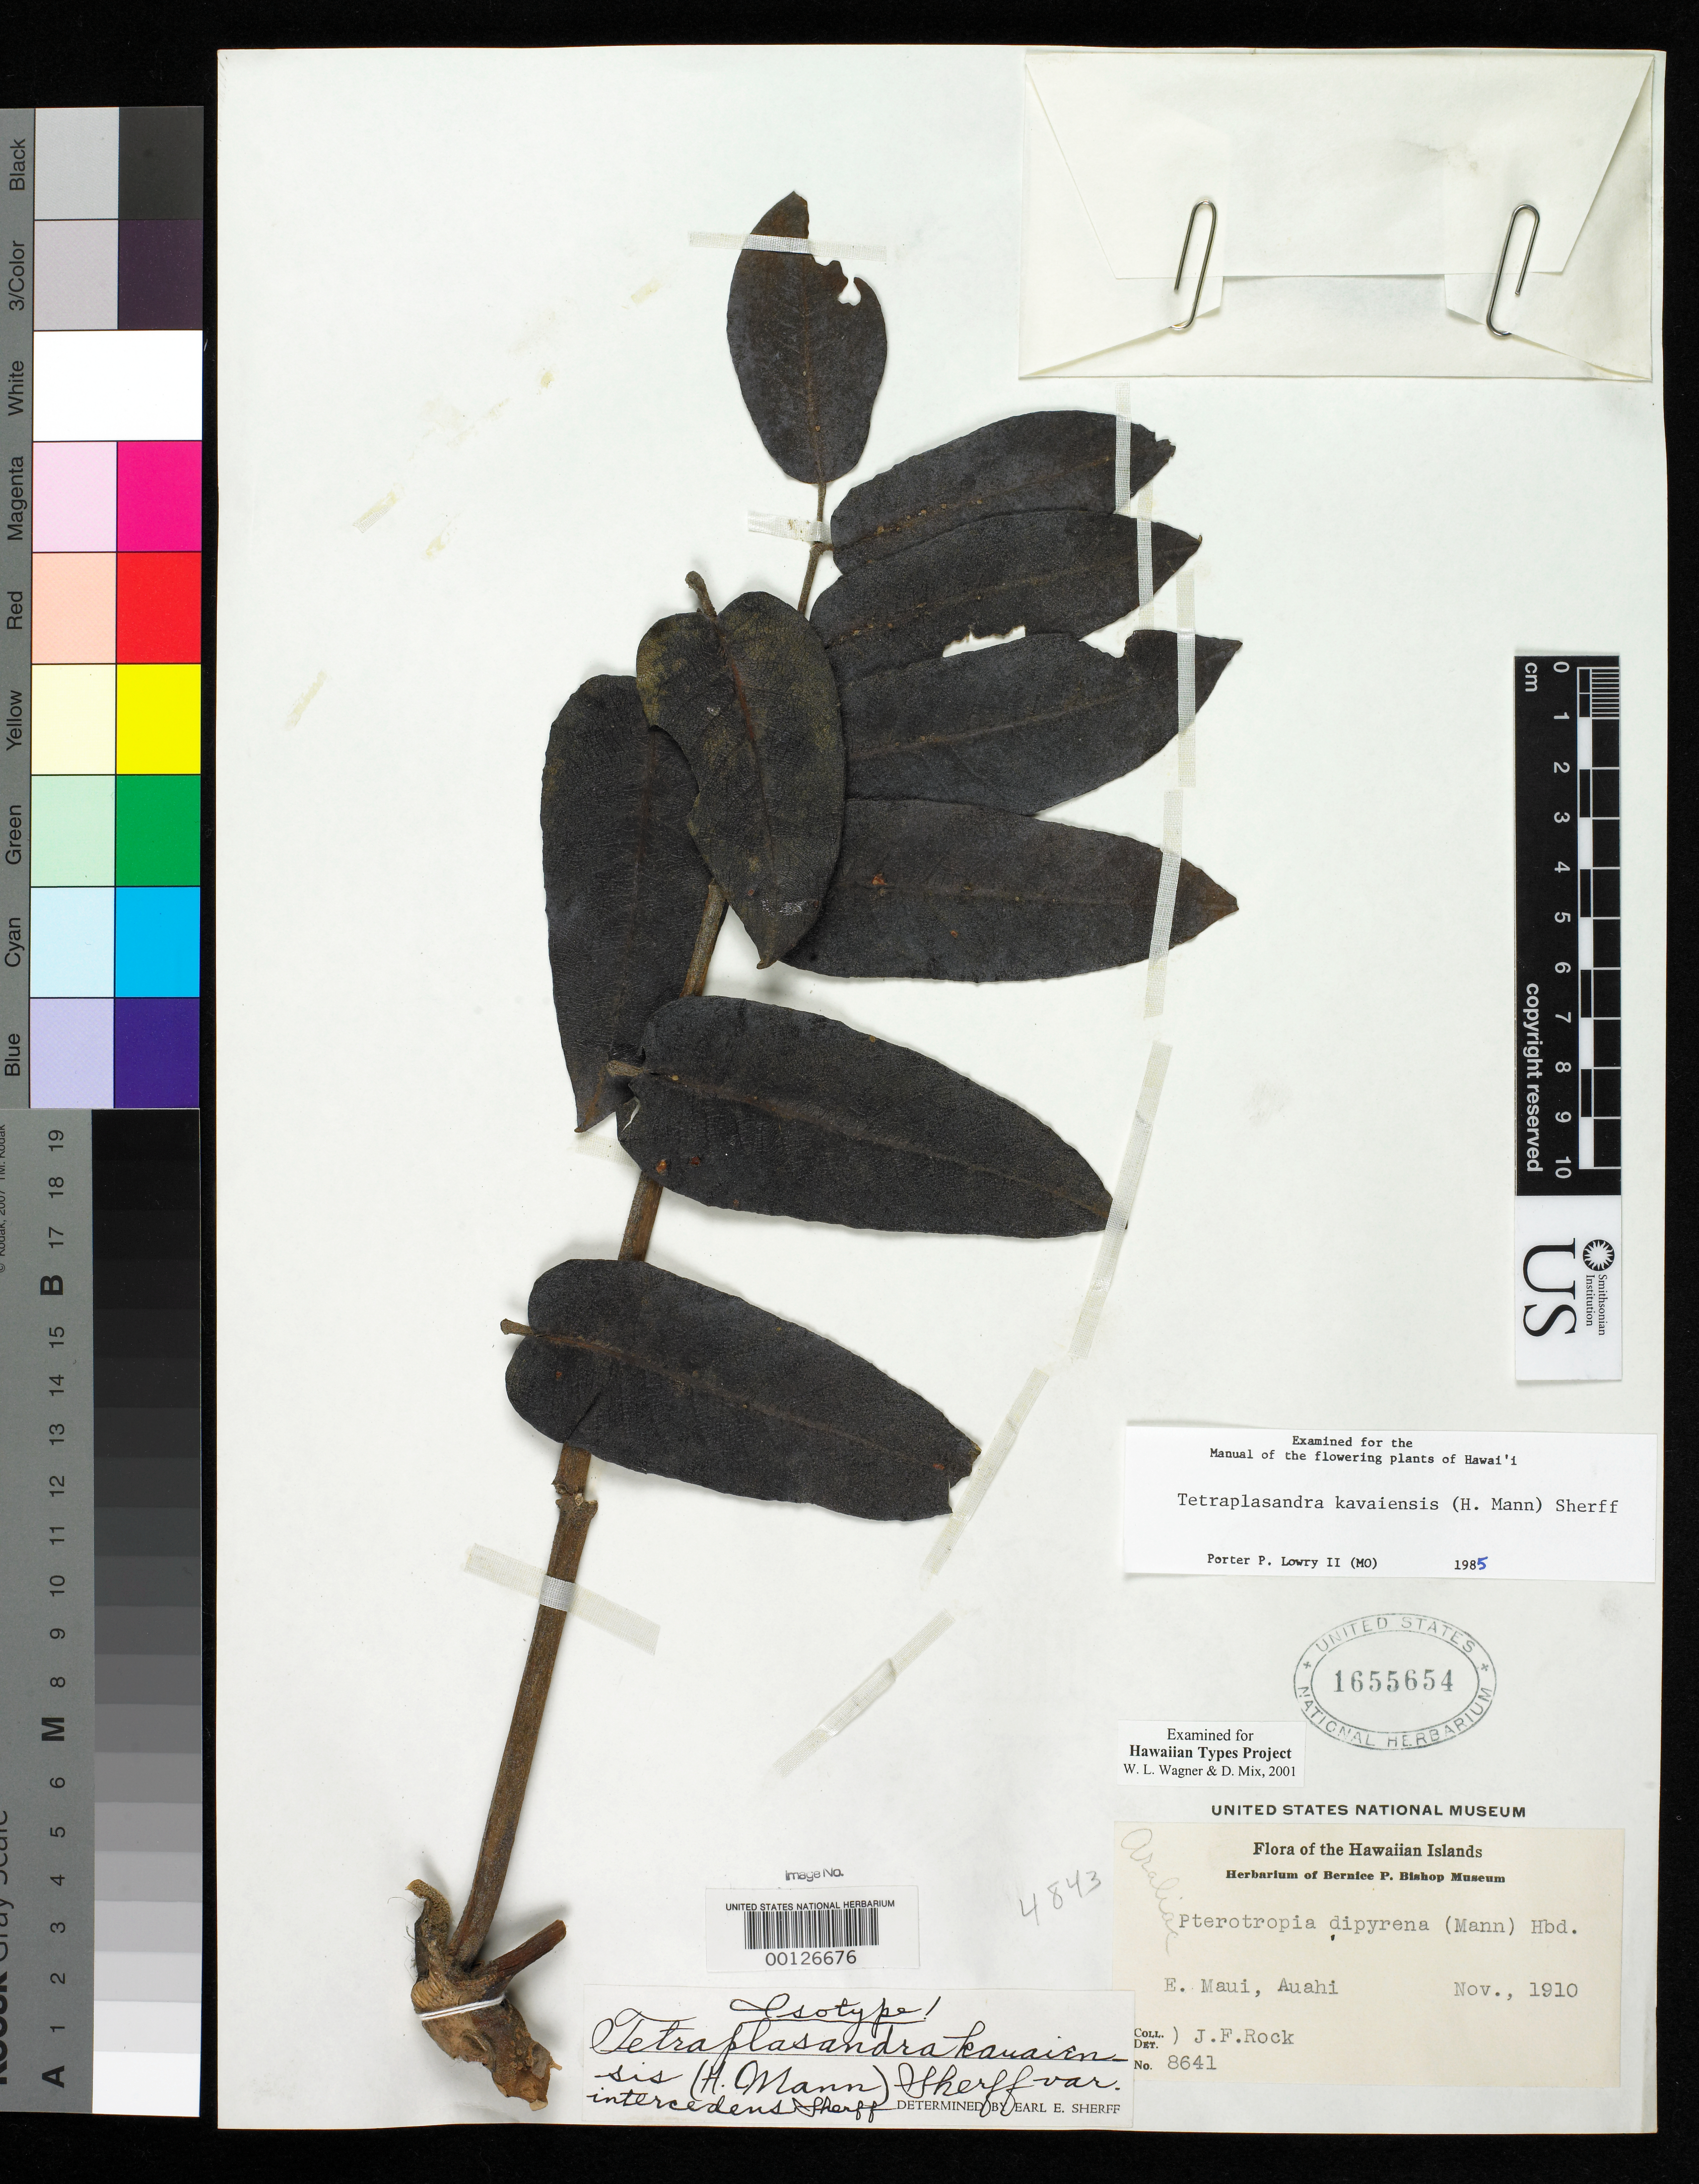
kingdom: Plantae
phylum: Tracheophyta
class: Magnoliopsida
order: Apiales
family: Araliaceae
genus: Tetraplasandra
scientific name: Tetraplasandra kauaiensis var. intercedens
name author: Sherff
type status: Isotype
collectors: J. F. Rock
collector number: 8641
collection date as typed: Nov 1910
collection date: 1910-11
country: United States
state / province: Hawaii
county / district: Maui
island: Maui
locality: Auahi. Eastern Maui.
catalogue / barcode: US 1655654